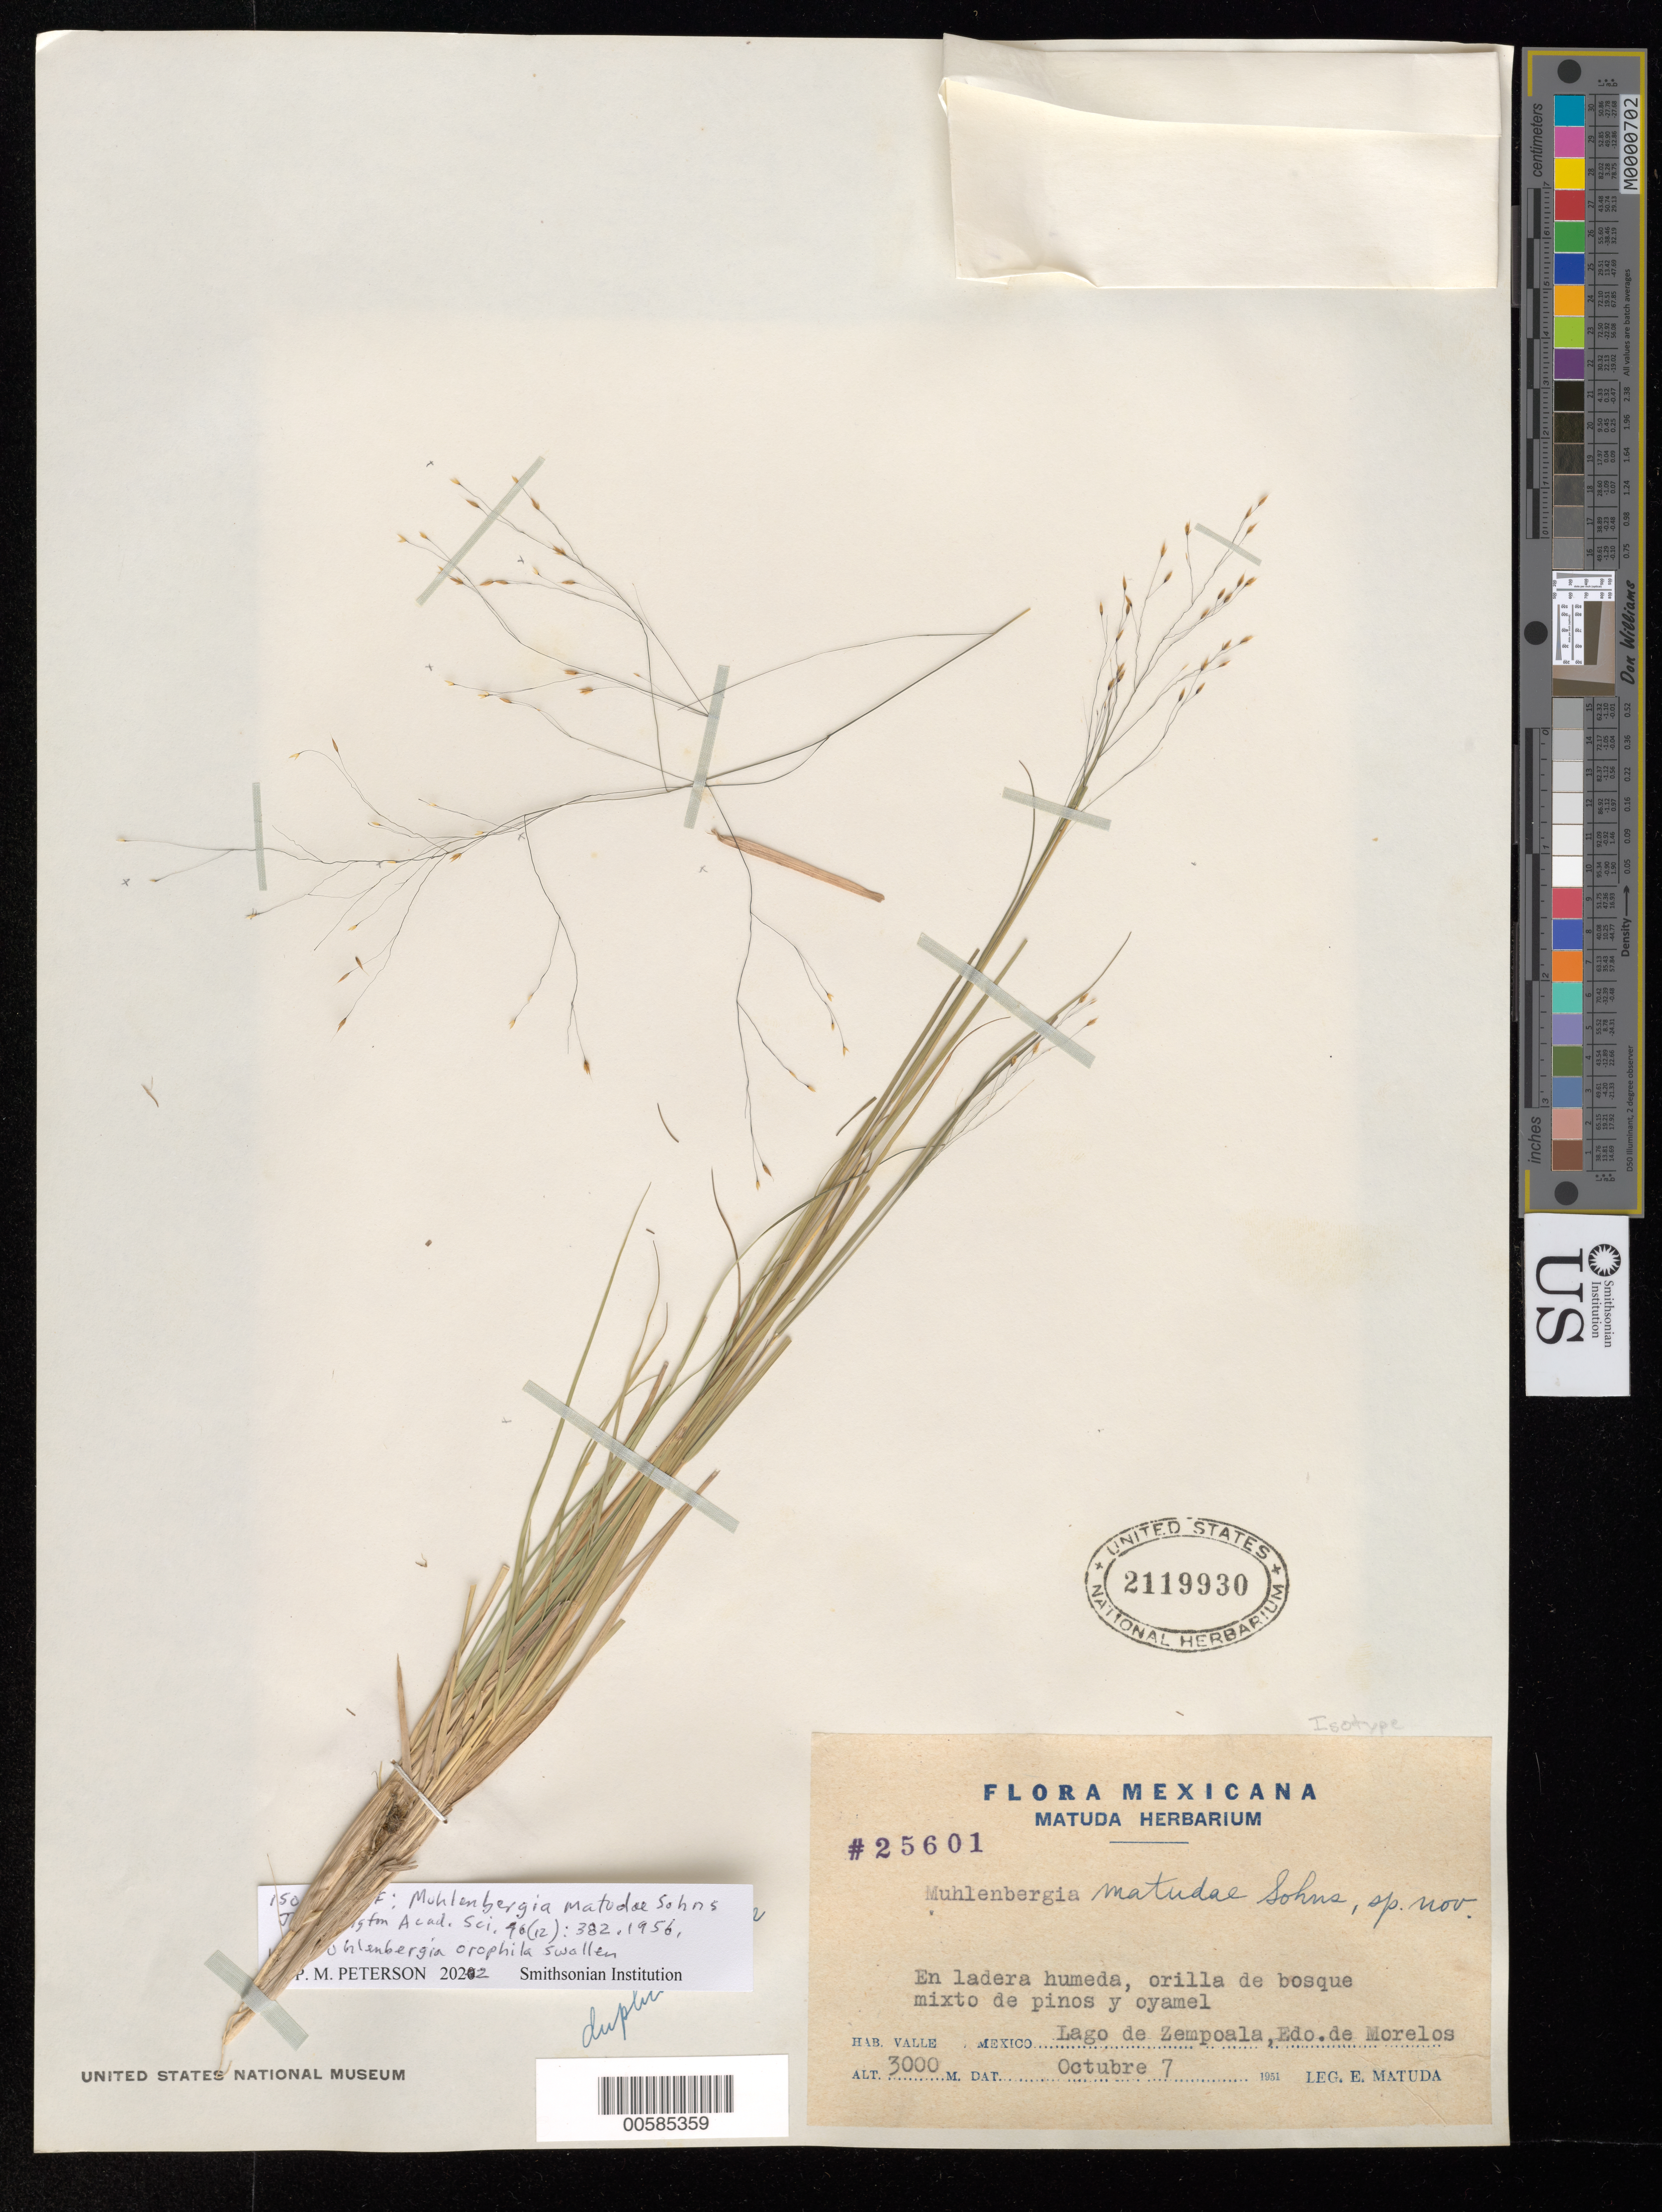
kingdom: Plantae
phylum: Tracheophyta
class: Liliopsida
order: Poales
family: Poaceae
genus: Muhlenbergia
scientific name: Muhlenbergia matudae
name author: Sohns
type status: Isotype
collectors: E. Matuda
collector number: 25601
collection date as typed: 7 Oct 1951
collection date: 1951-10-07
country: Mexico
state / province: Morelos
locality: Lago de Zempoala.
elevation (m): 3000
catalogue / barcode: US 2119930